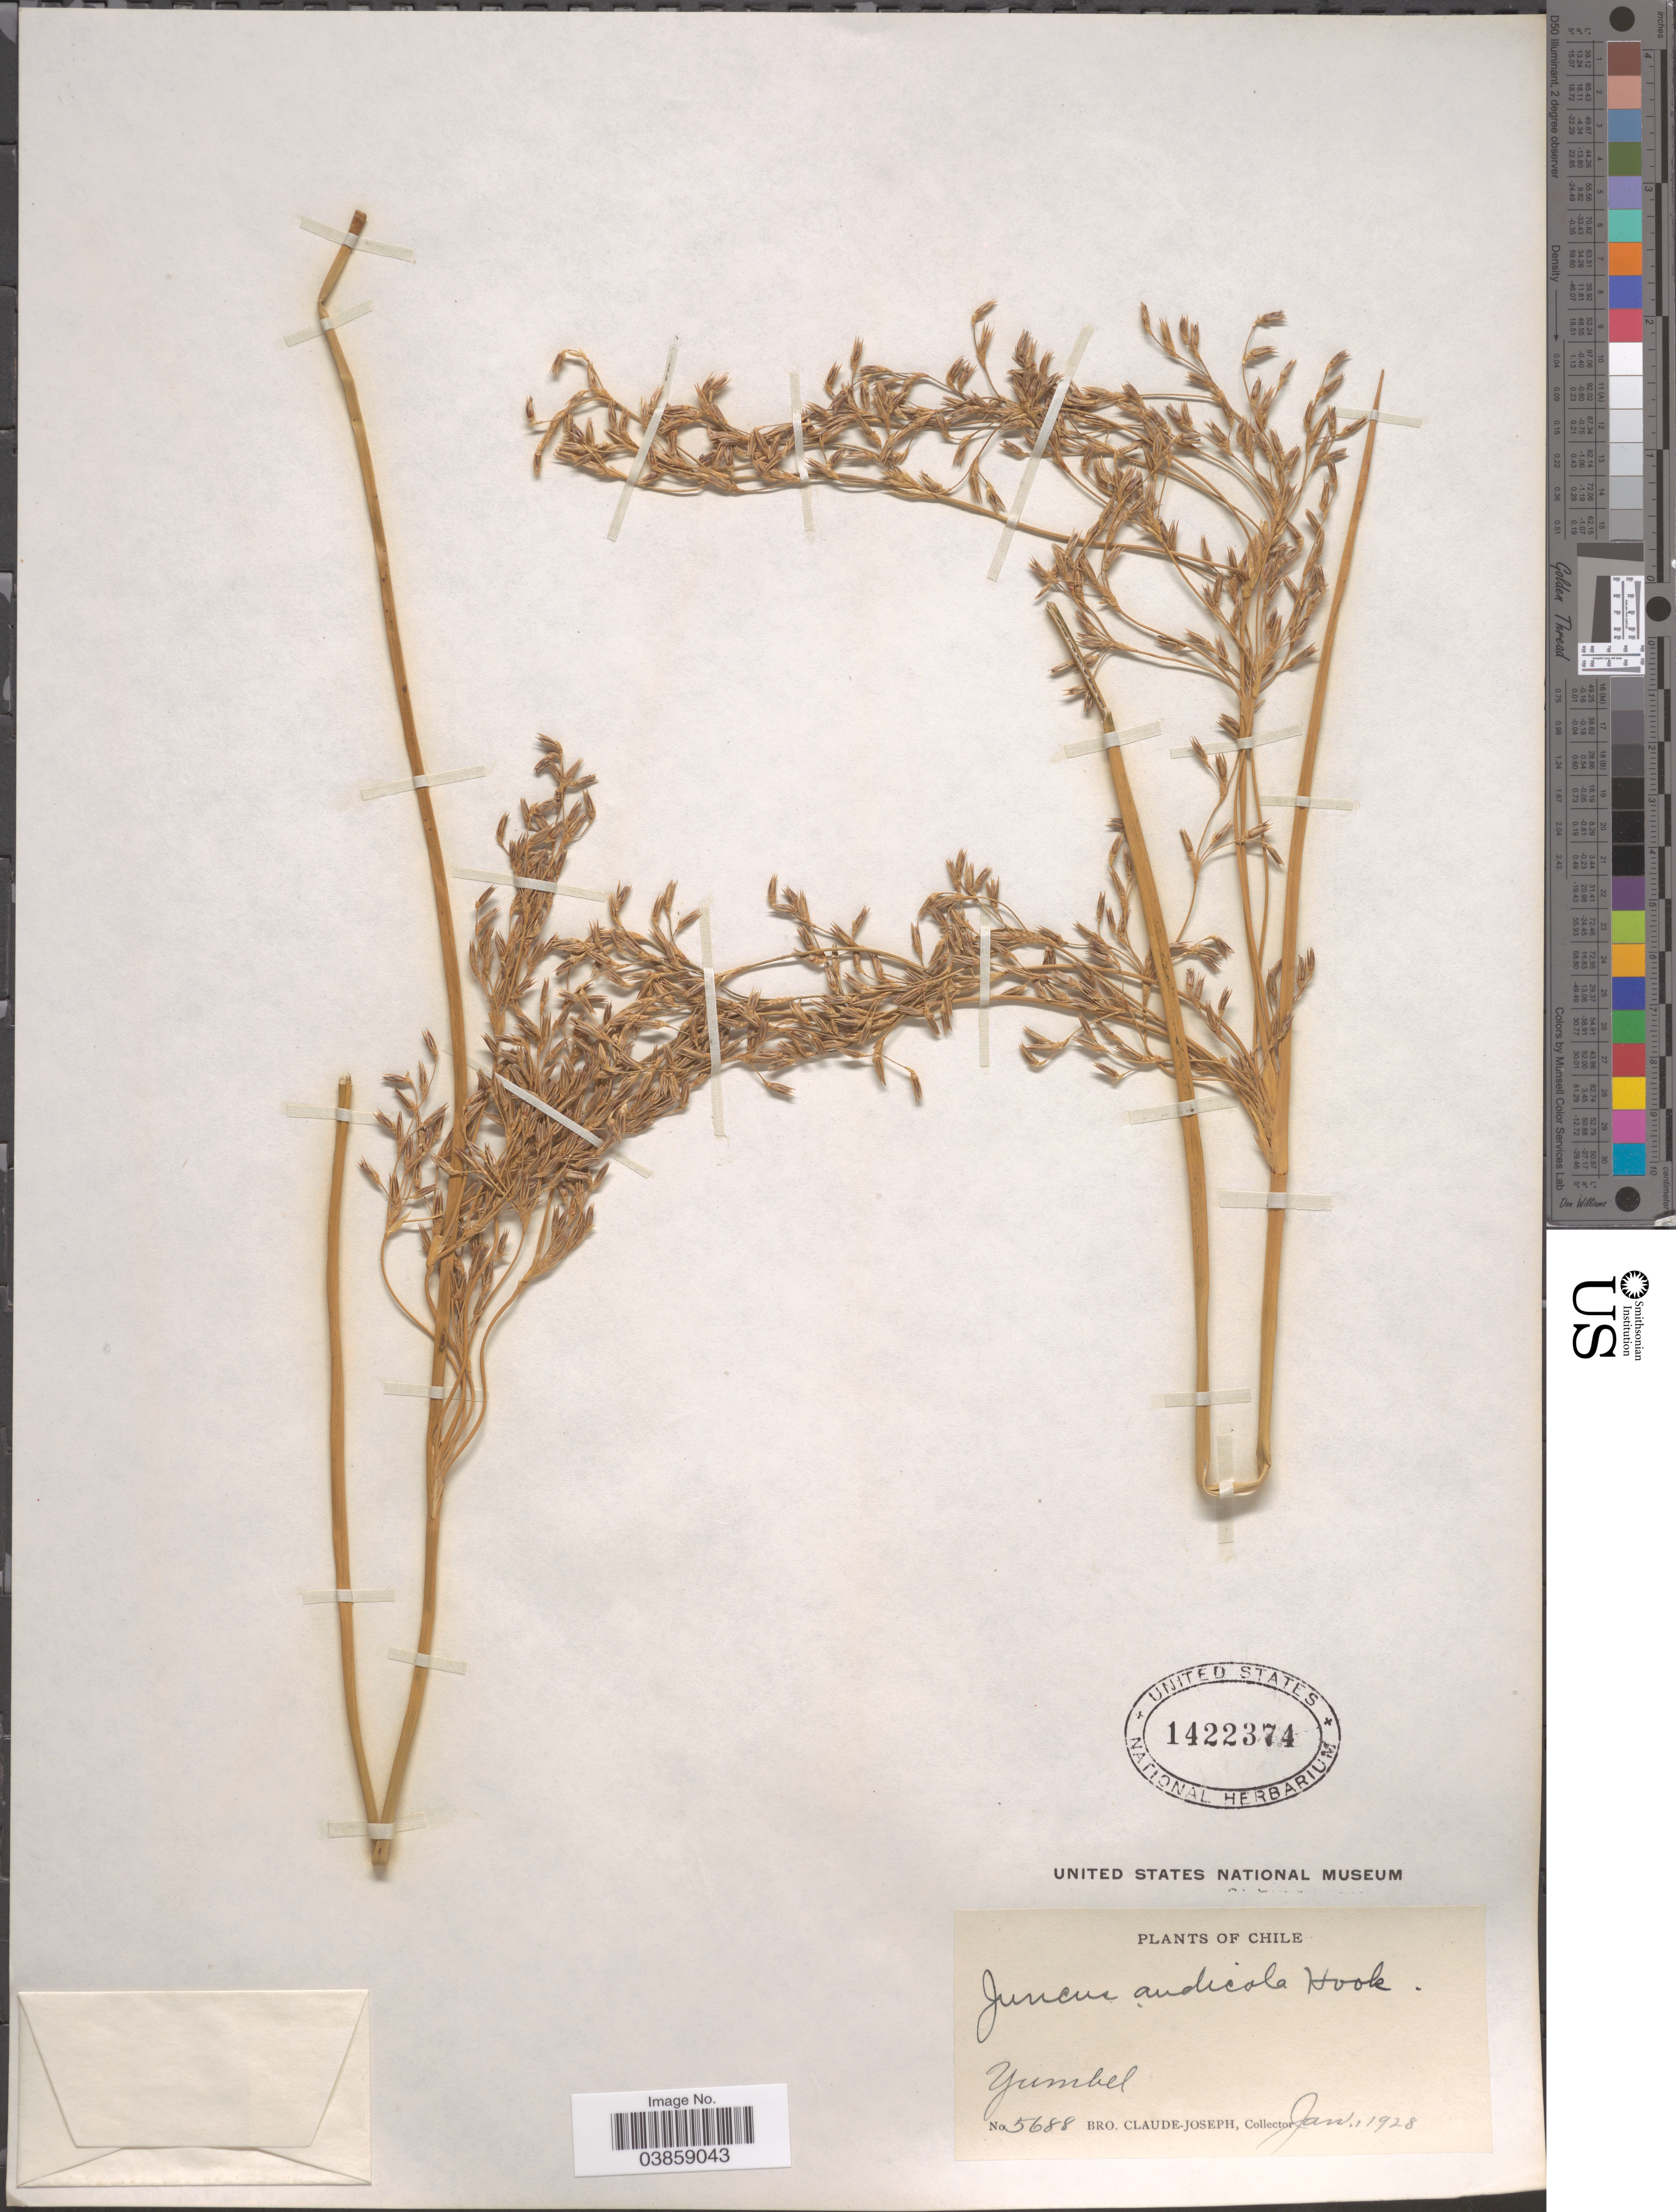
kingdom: Plantae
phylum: Tracheophyta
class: Liliopsida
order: Poales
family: Juncaceae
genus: Juncus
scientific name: Juncus arcticus var. andicola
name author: (Hook.) Balslev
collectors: Bro. Claude-Joseph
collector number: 5688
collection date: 1928-01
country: Chile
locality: Yumbel.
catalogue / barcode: US 1422374